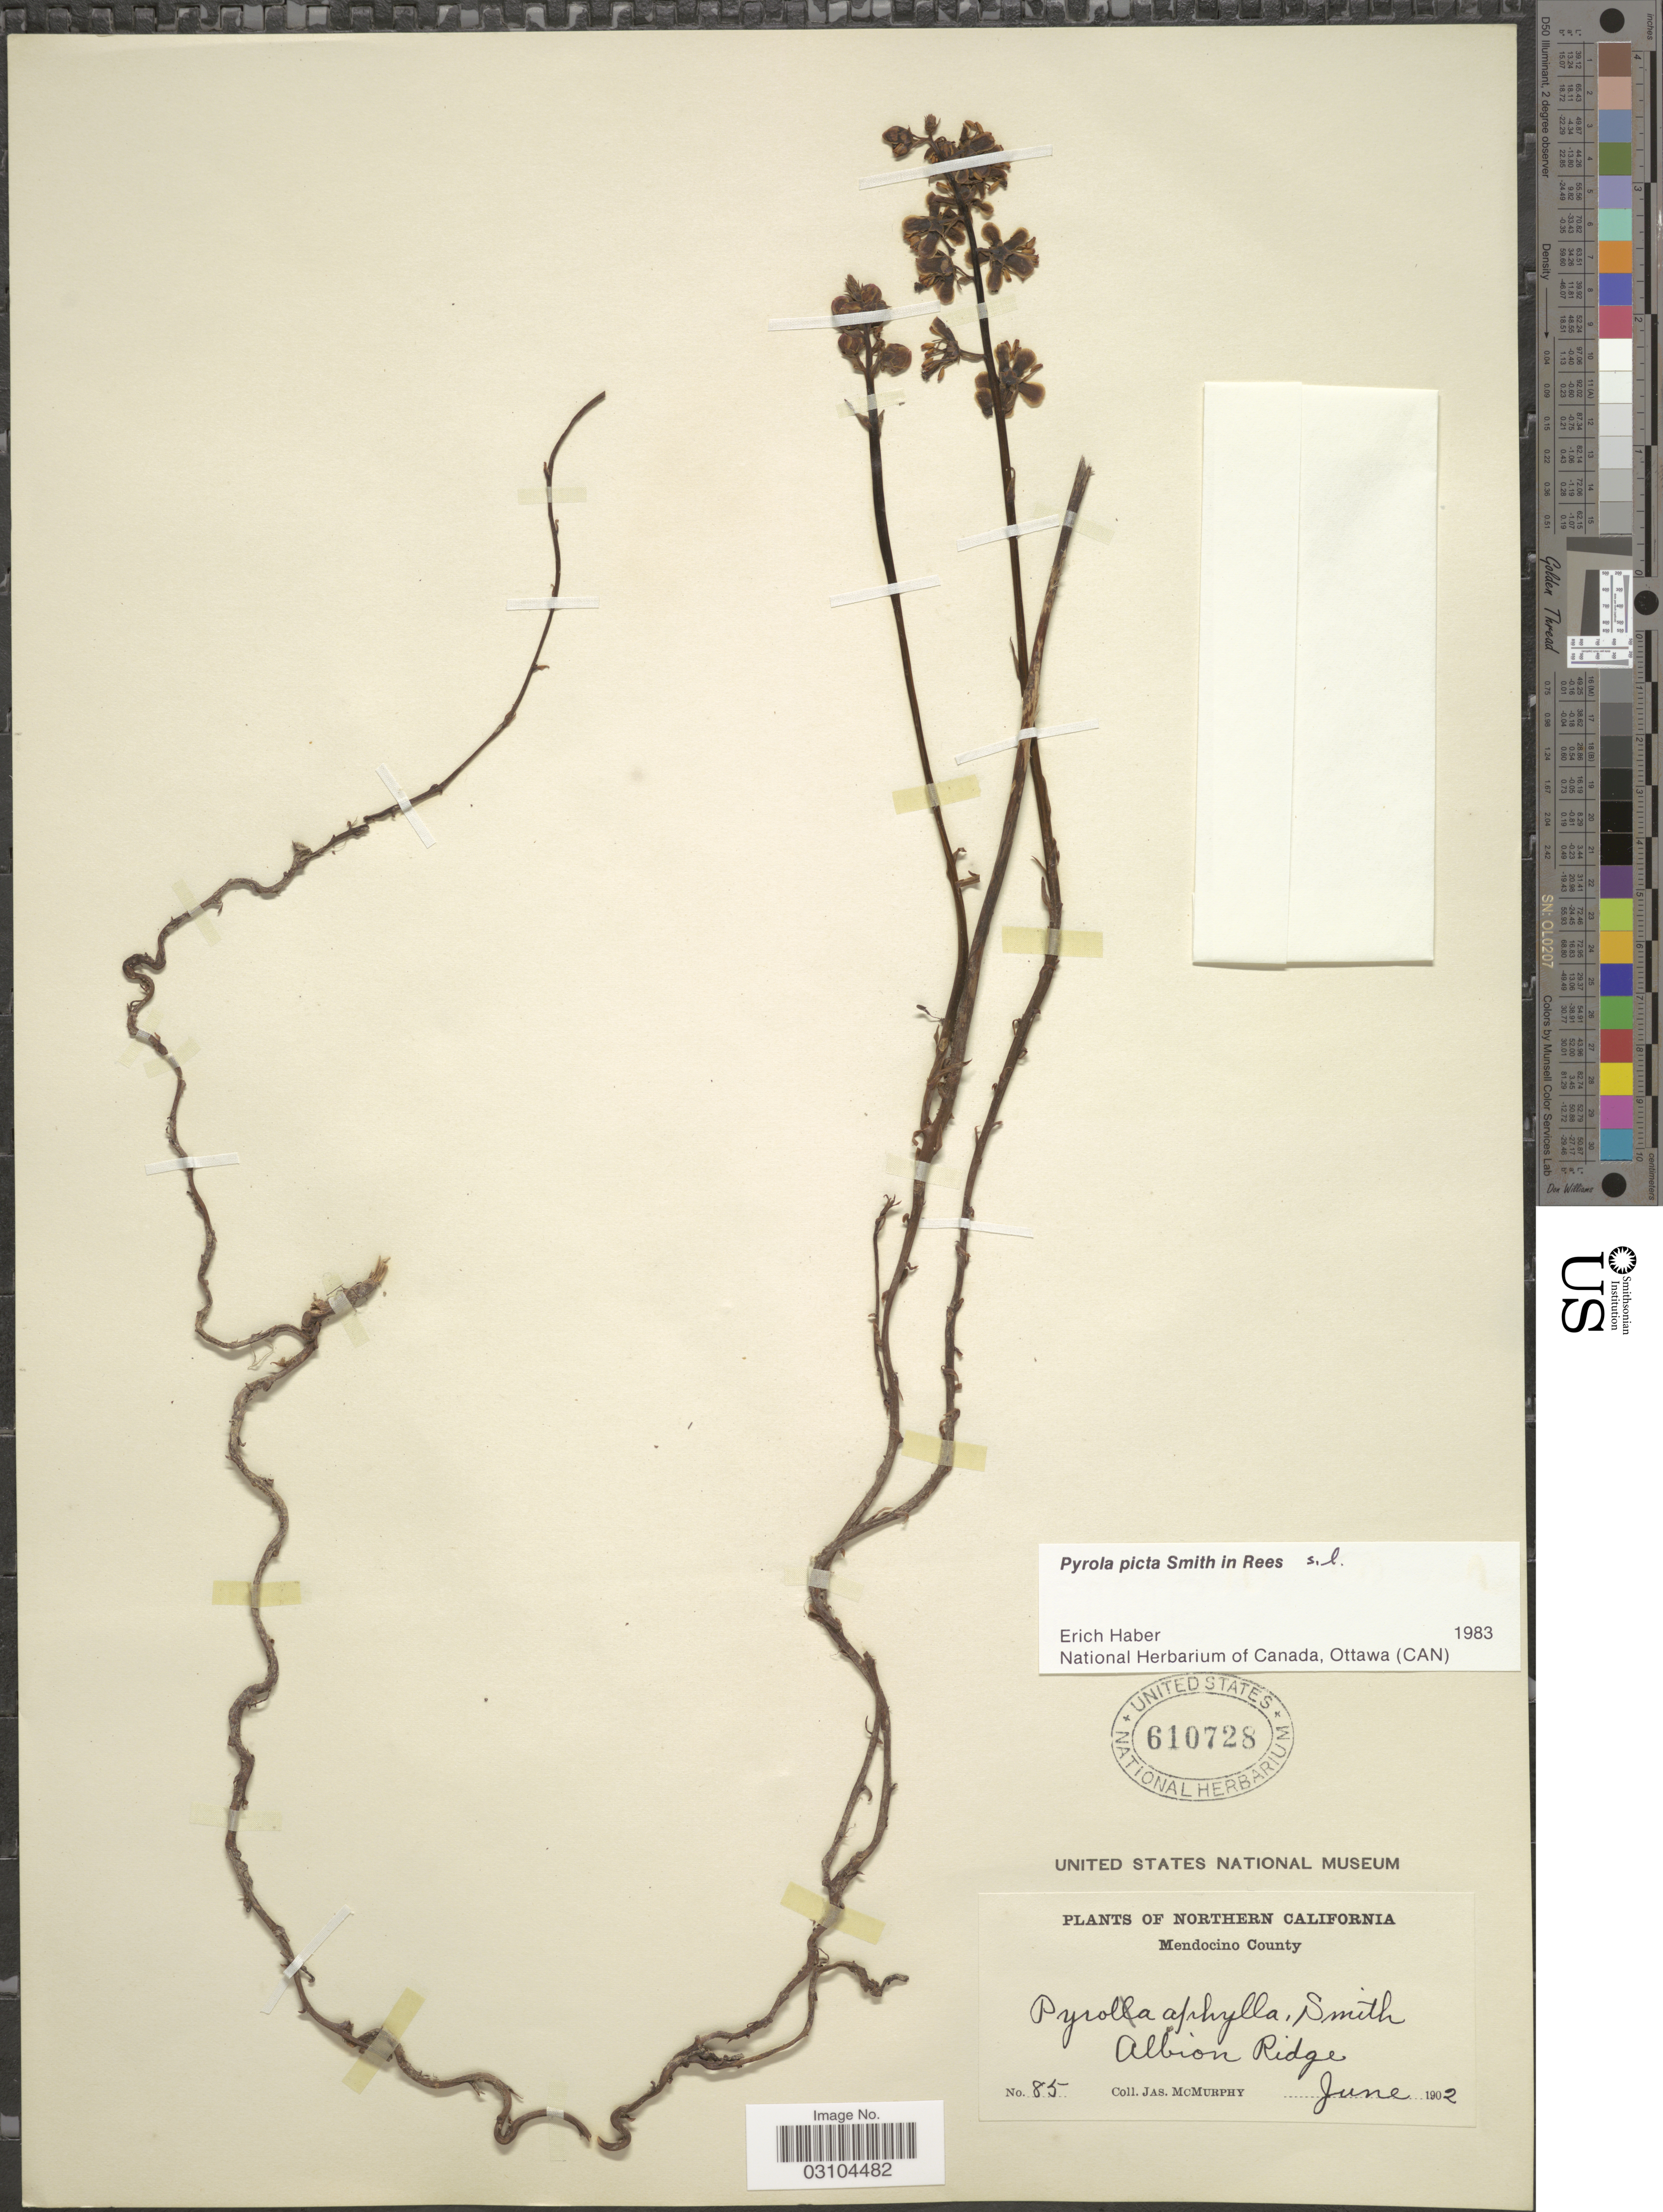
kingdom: Plantae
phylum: Tracheophyta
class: Magnoliopsida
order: Ericales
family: Ericaceae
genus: Pyrola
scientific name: Pyrola picta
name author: Sm. in Rees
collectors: J. McMurphy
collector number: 85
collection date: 1902-06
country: United States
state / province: California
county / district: Mendocino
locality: Northern California. Mendocino County. Albion Ridge.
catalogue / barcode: US 610728